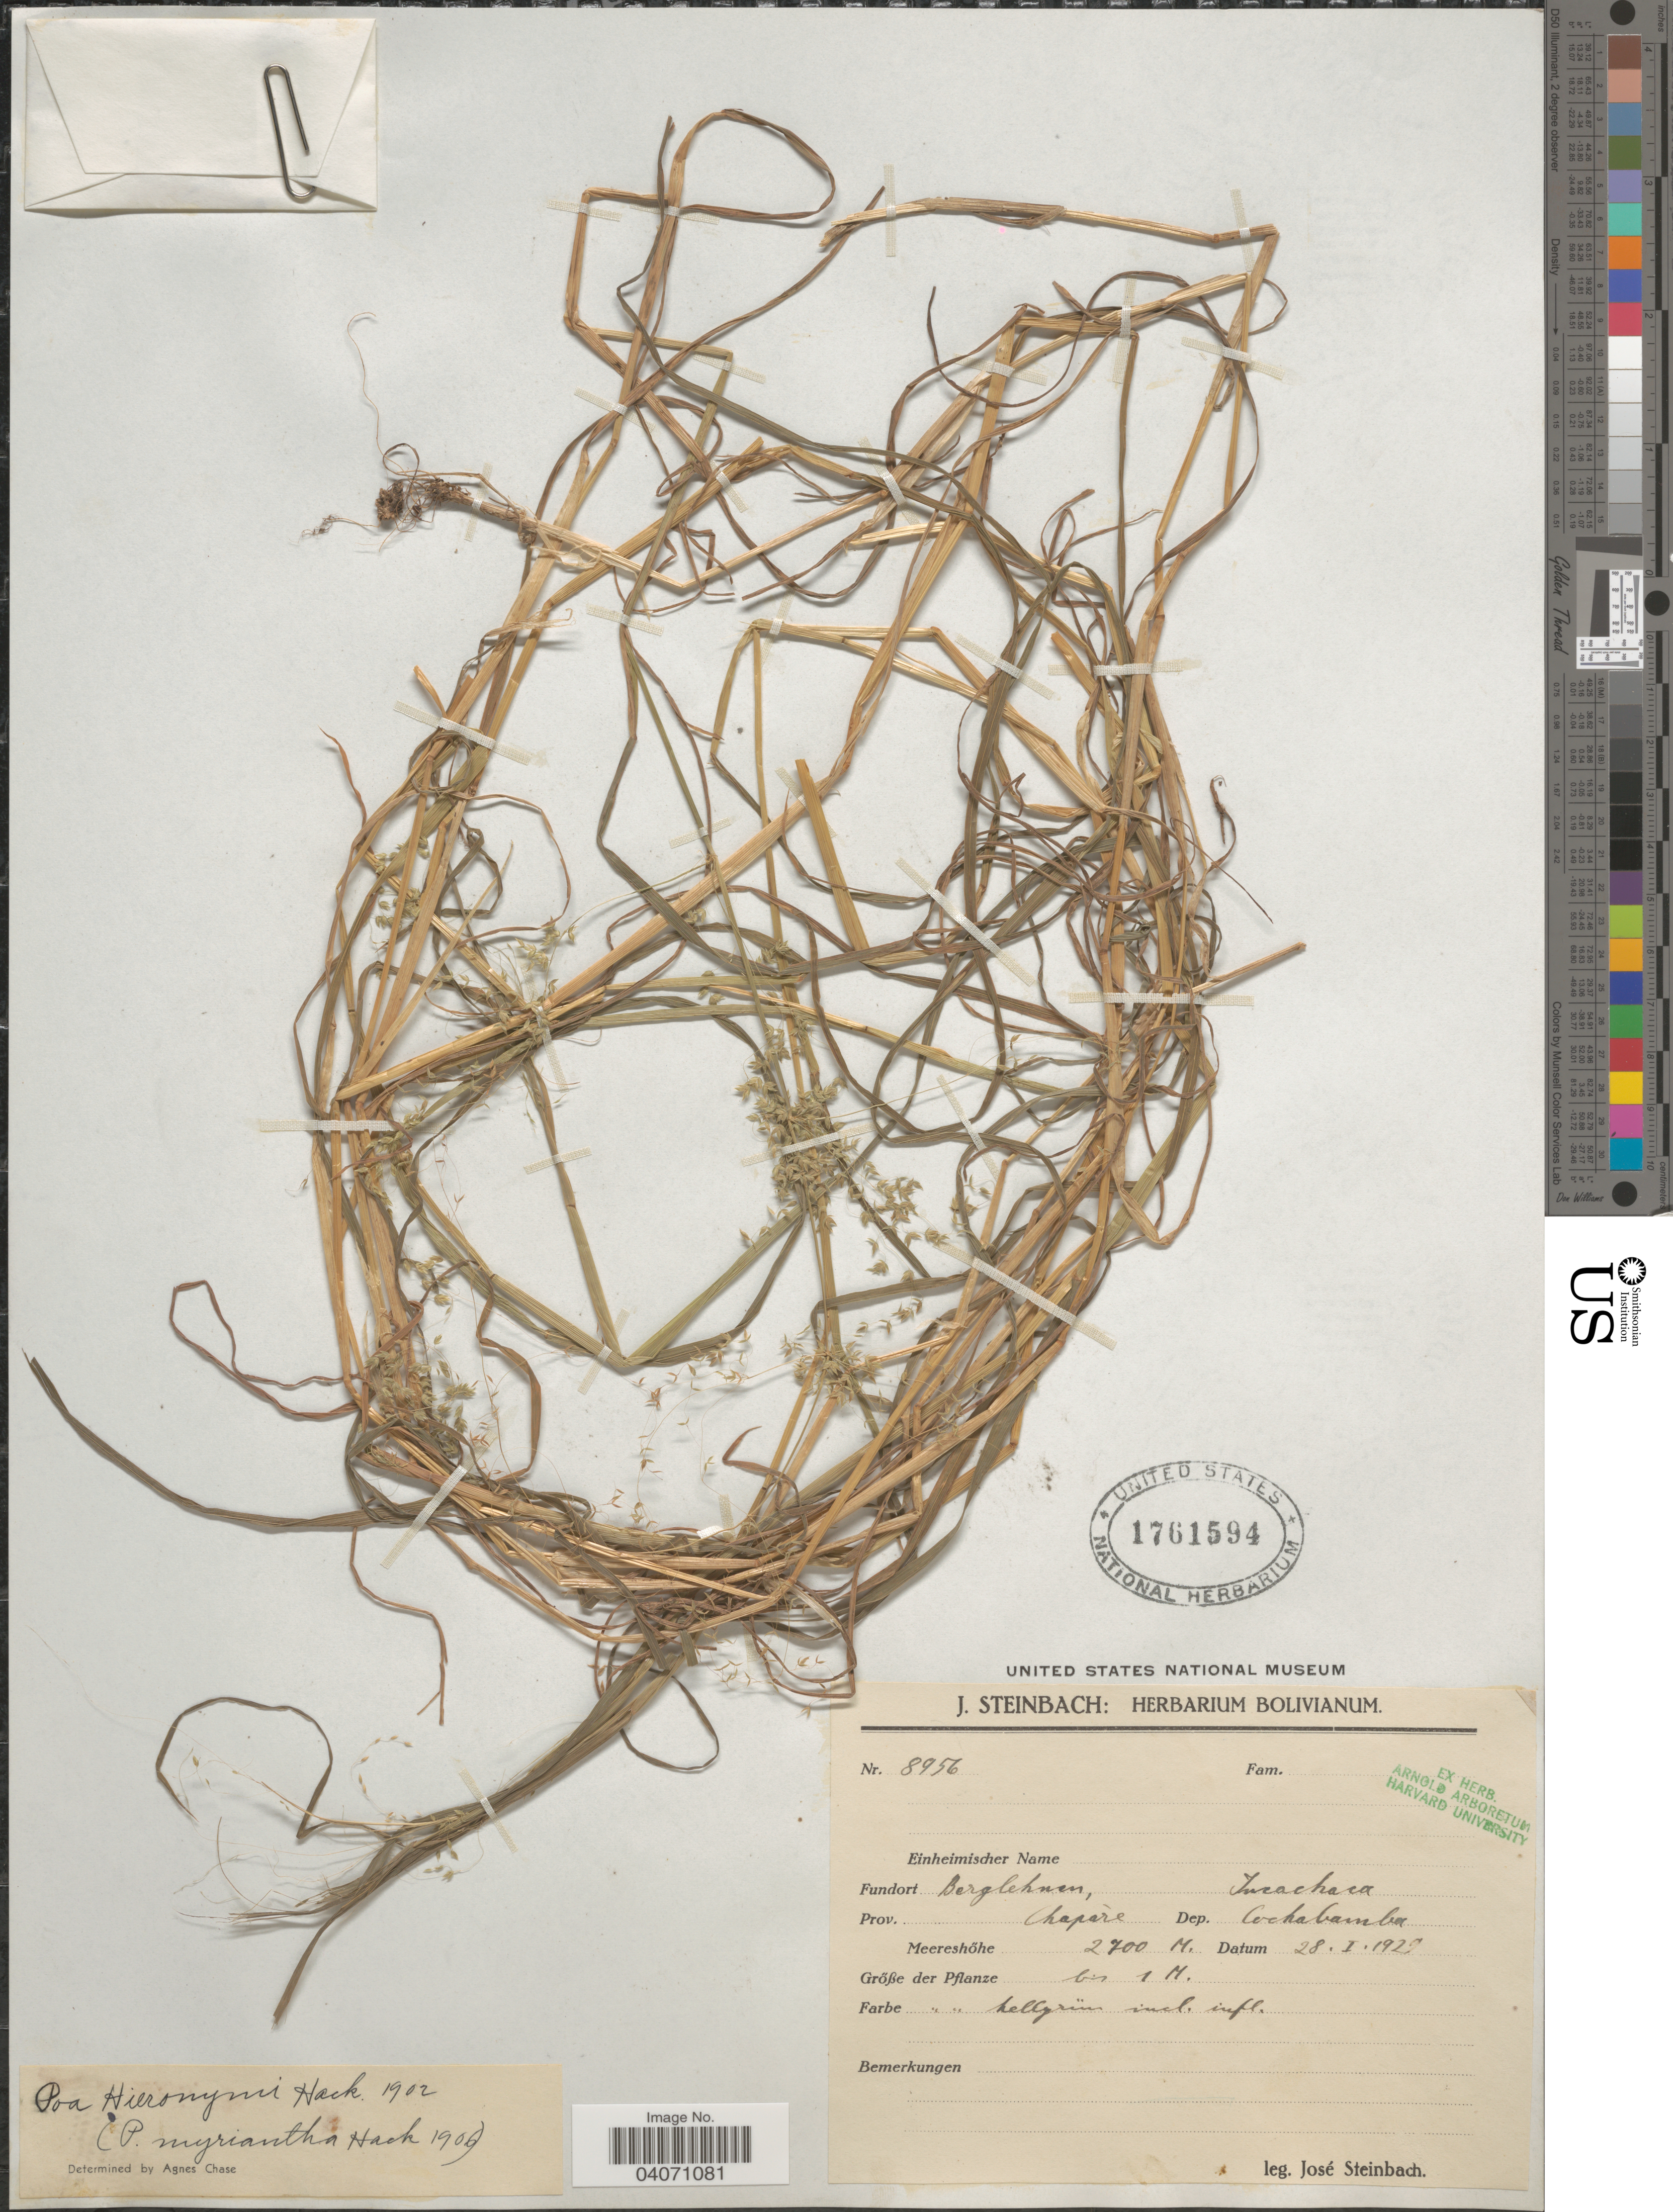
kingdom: Plantae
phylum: Tracheophyta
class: Liliopsida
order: Poales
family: Poaceae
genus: Poa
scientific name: Poa myriantha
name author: Hack. in Stuck.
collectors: J. Steinbach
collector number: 8956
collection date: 1929-01-28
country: Bolivia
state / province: Cochabamba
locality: Berglehnen, Incachaca. Prov. Chapare. Dep. Cochabamba.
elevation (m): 2700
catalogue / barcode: US 1761594